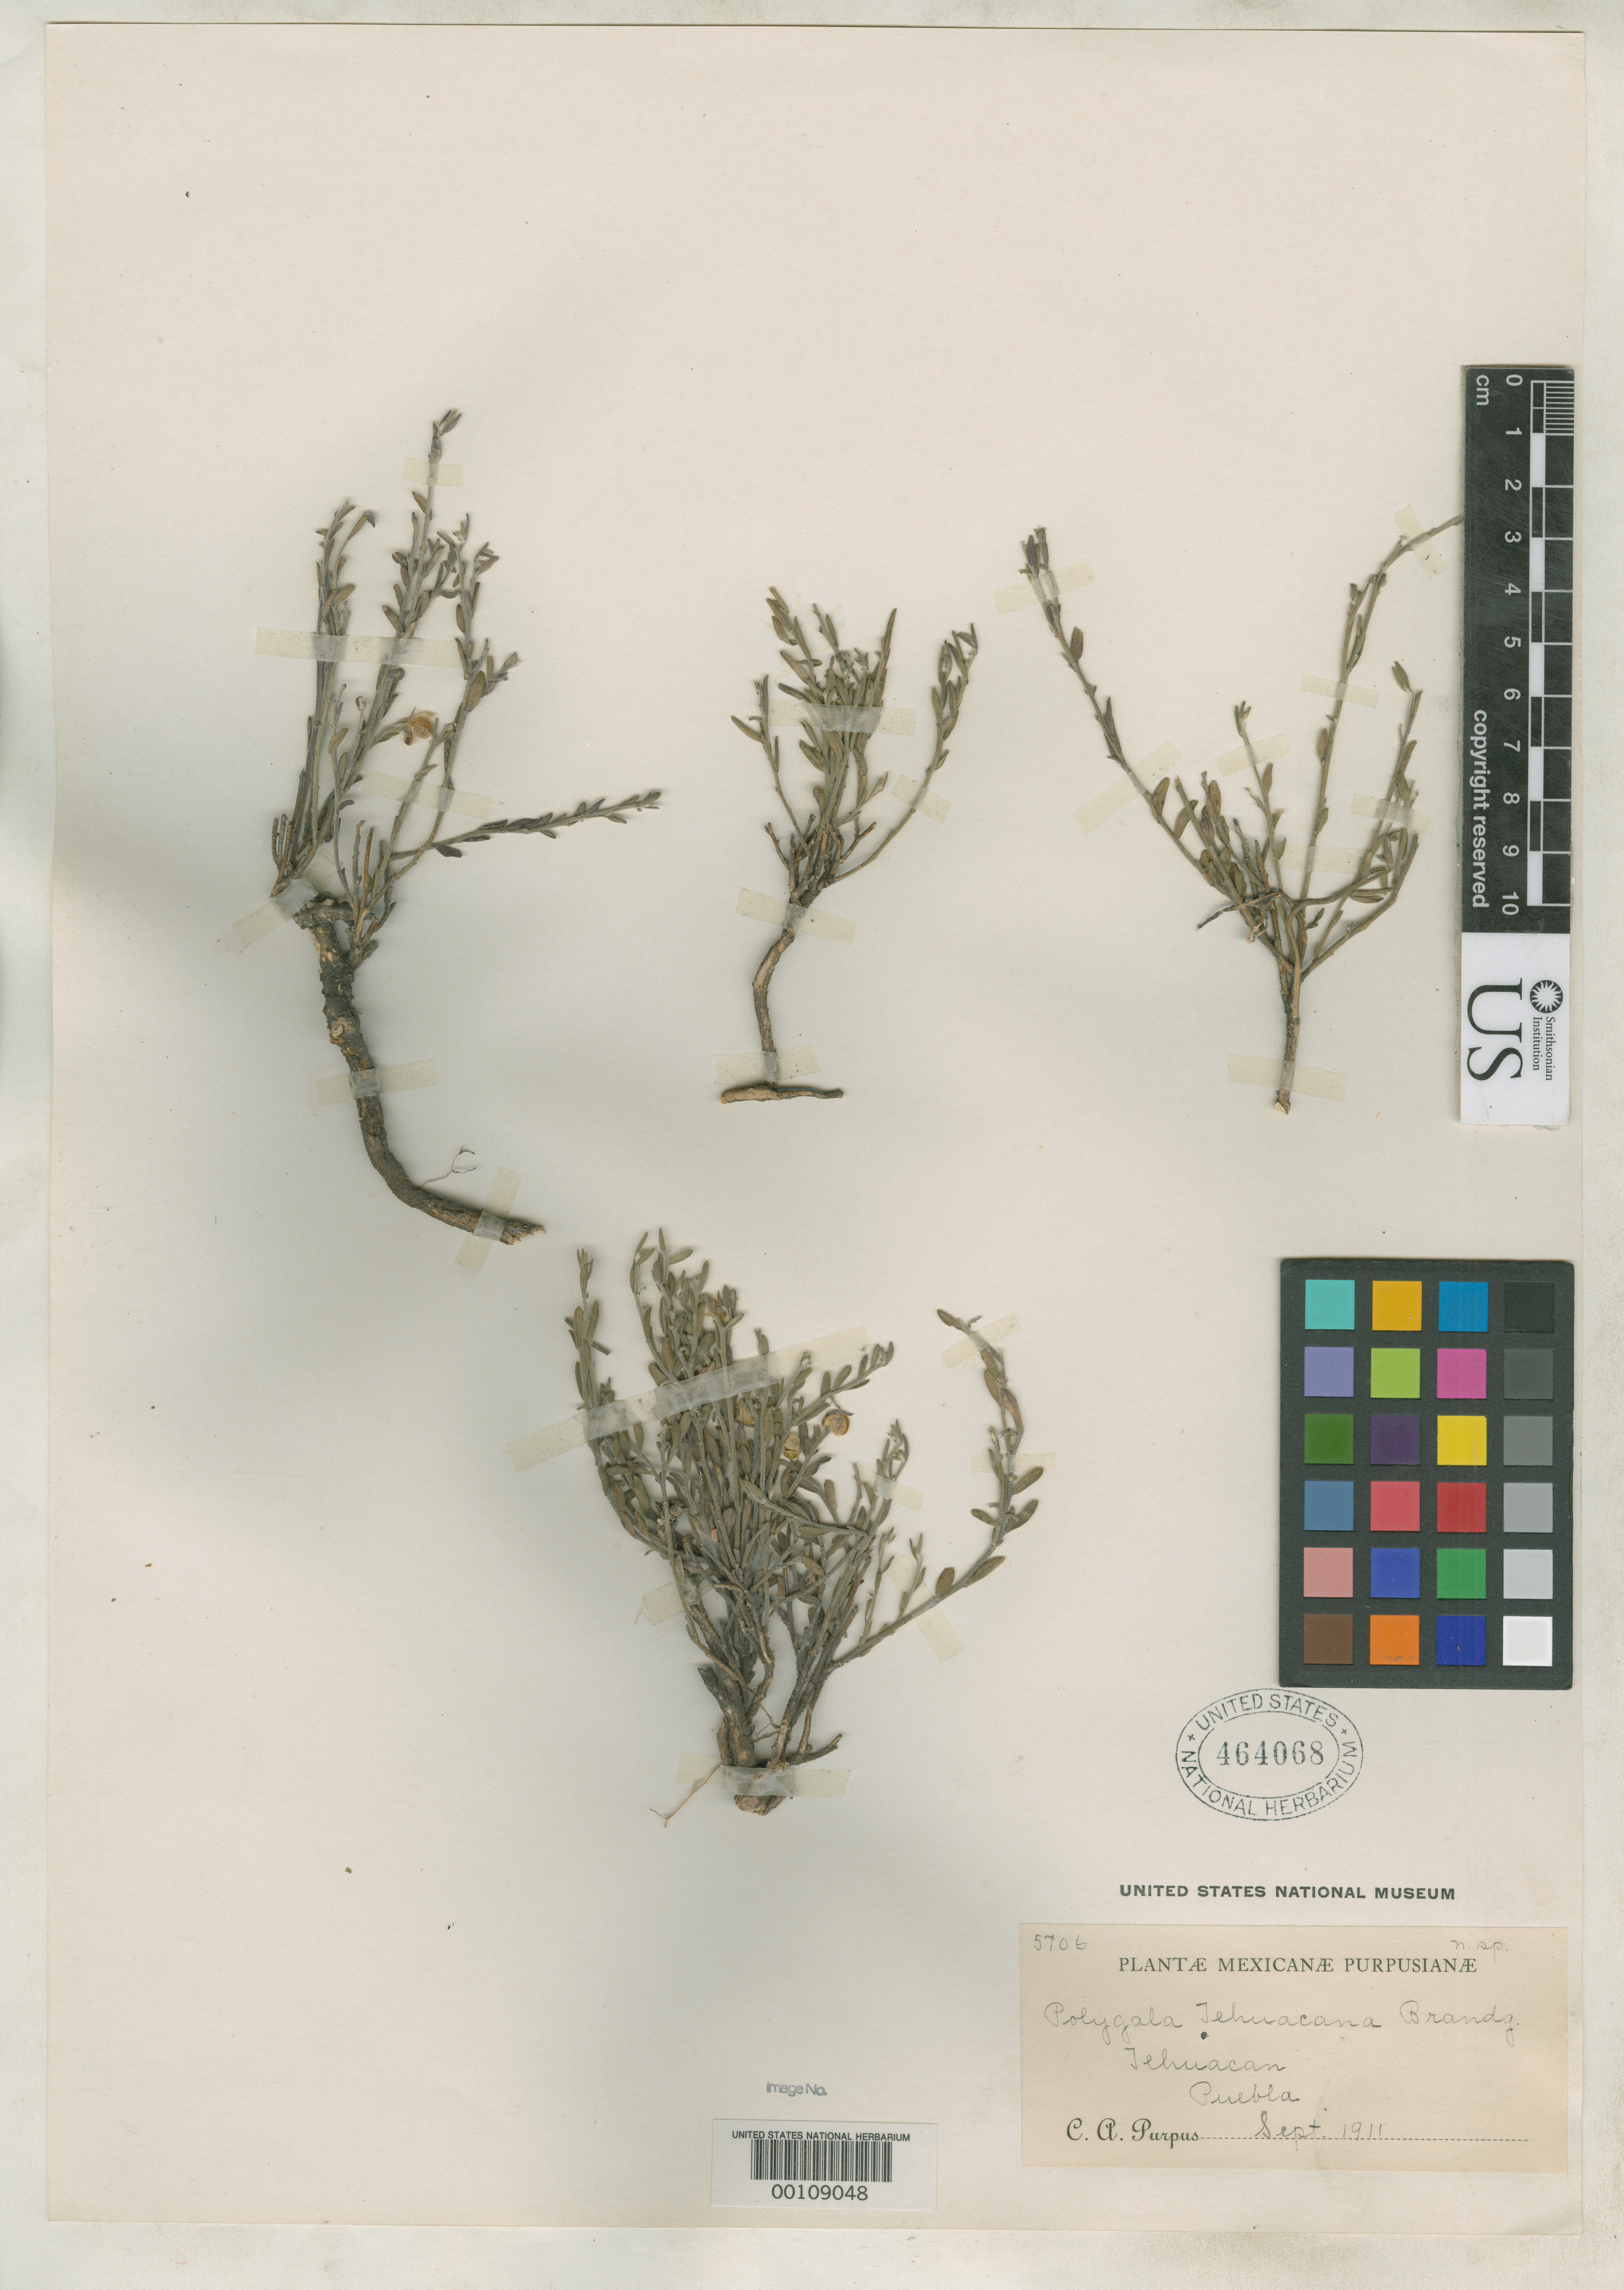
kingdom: Plantae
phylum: Tracheophyta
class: Magnoliopsida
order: Fabales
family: Polygalaceae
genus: Polygala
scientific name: Polygala tehuacana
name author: Brandegee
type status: Isotype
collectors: C. A. Purpus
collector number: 5706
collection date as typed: Sep 1911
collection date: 1911-09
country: Mexico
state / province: Puebla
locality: West of Tehuacan.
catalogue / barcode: US 464068